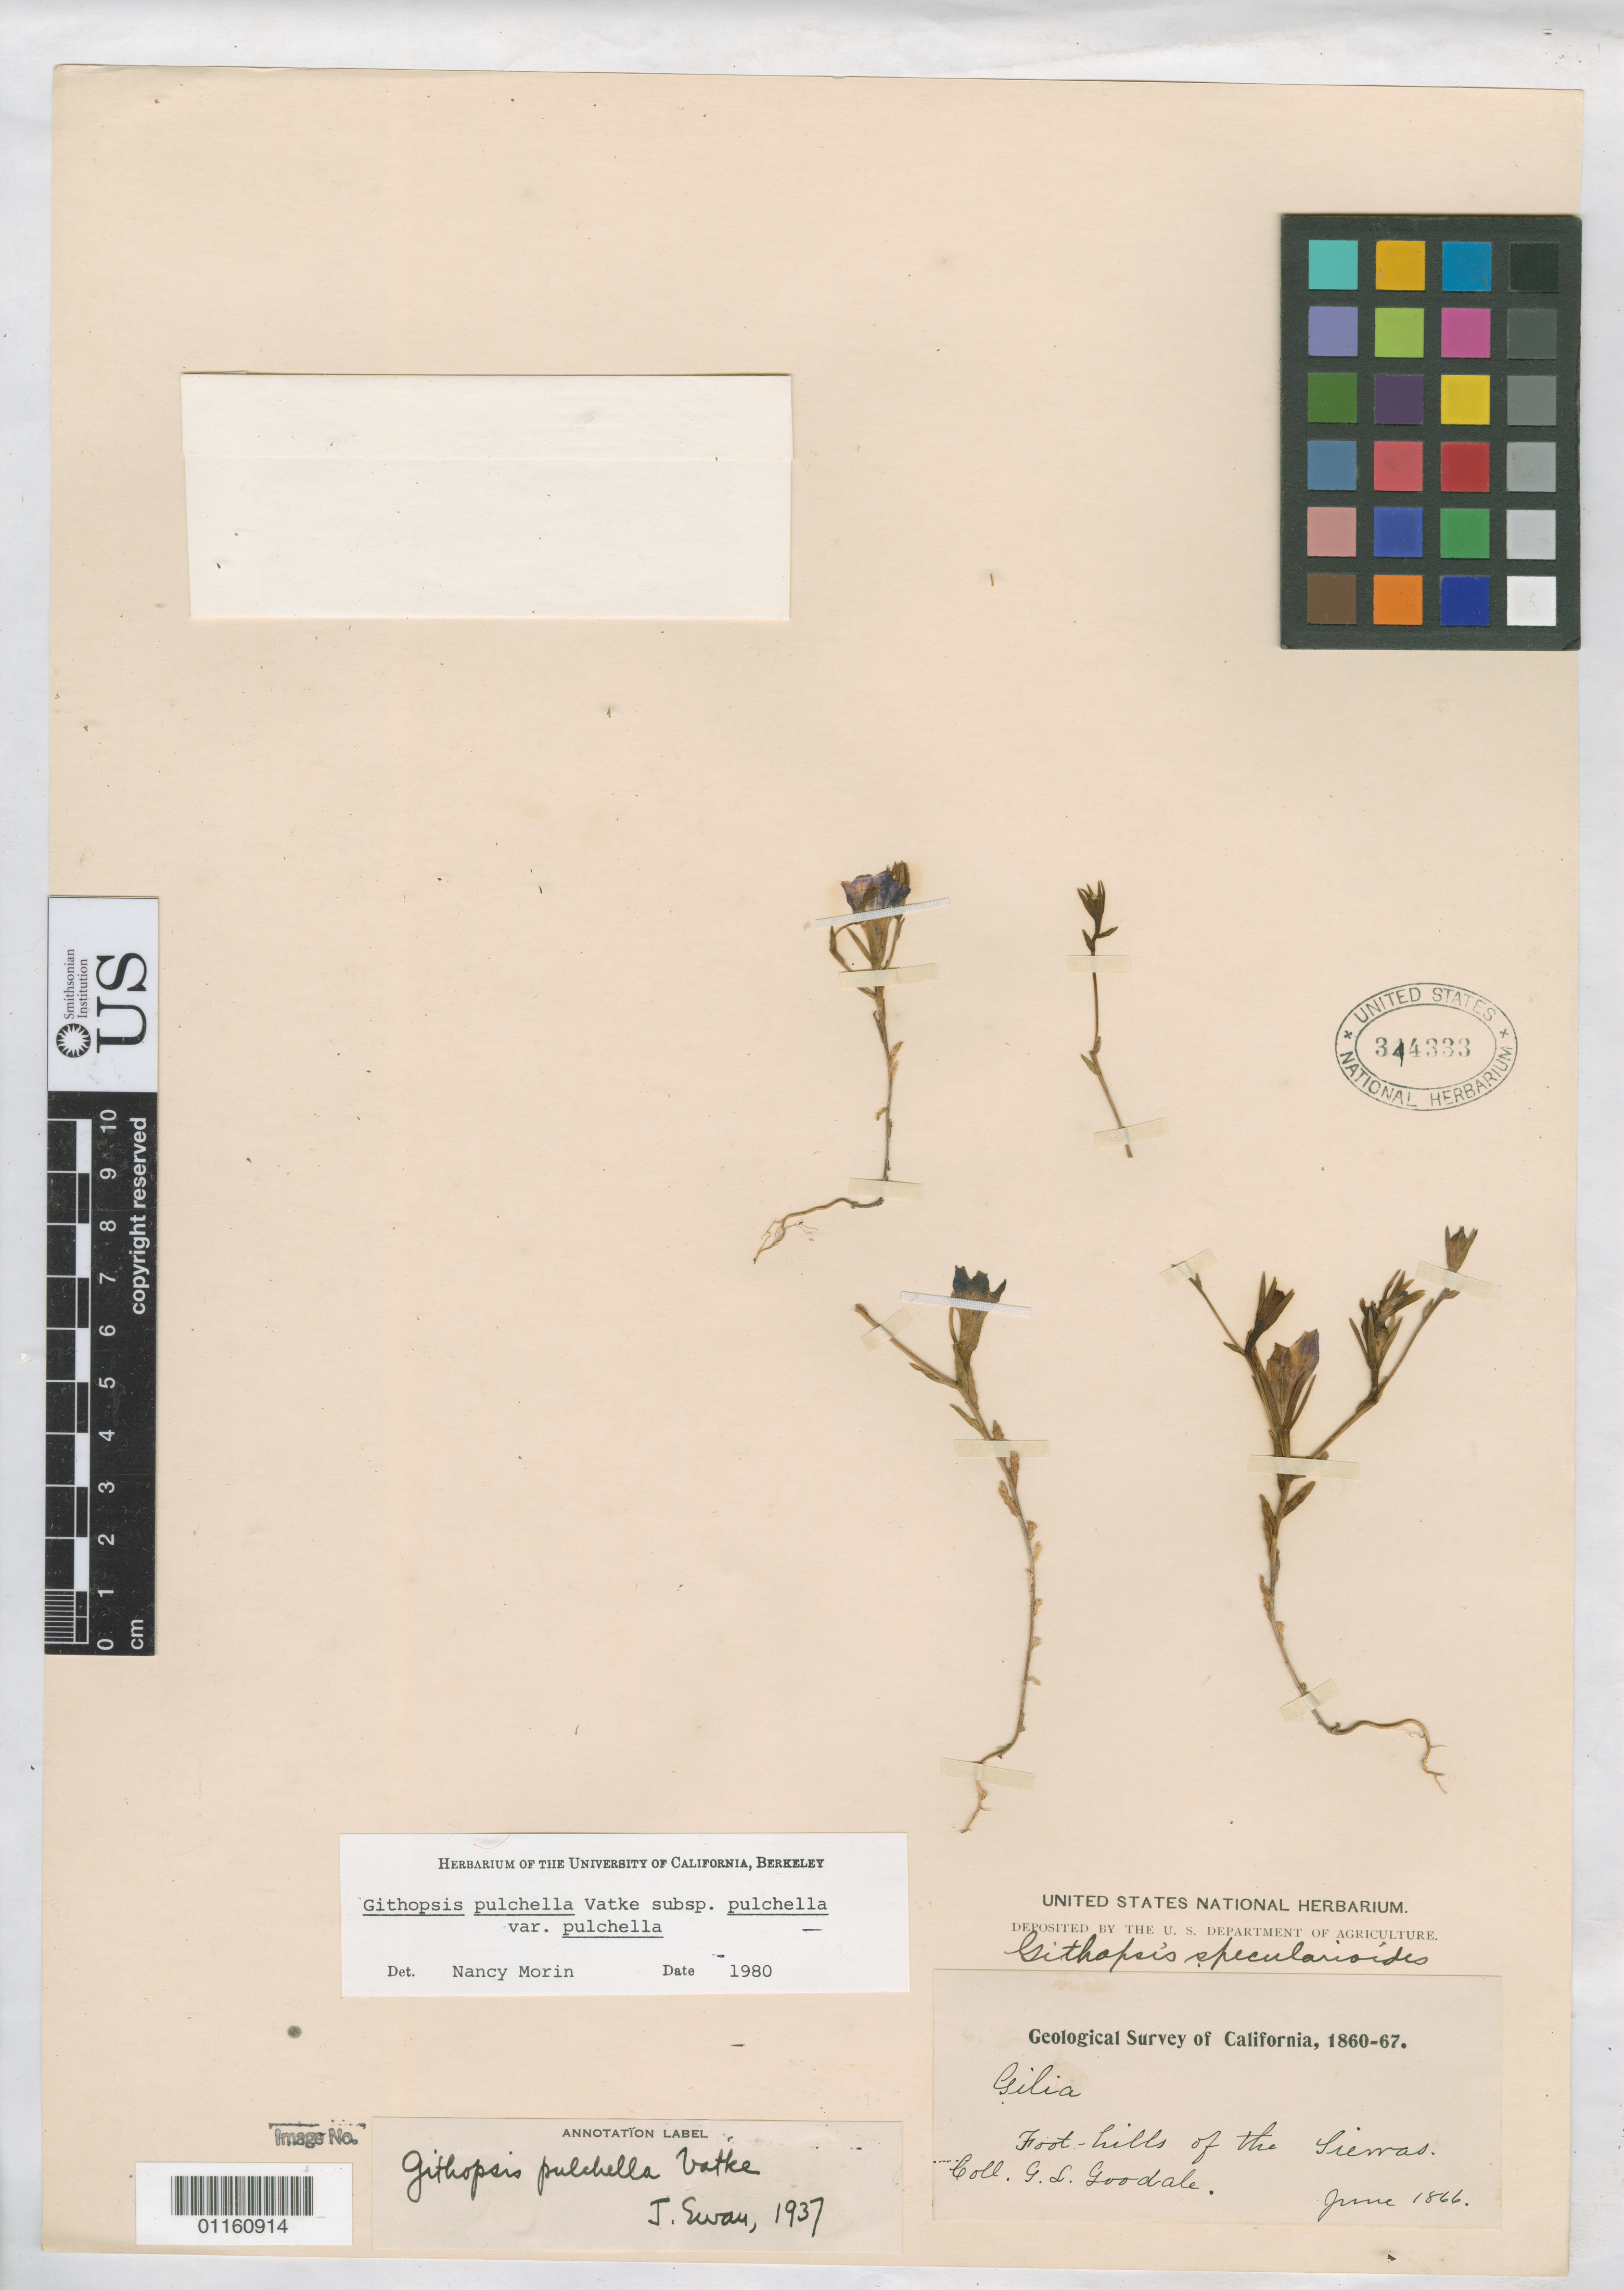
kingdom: Plantae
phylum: Tracheophyta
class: Magnoliopsida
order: Asterales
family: Campanulaceae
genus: Githopsis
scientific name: Githopsis pulchella var. pulchella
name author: Vatke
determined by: Morin, Nancy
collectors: G. L. Goodale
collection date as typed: Jun 1866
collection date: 1866-06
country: United States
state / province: California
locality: Foor Hills of the Sierras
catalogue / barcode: US 344333